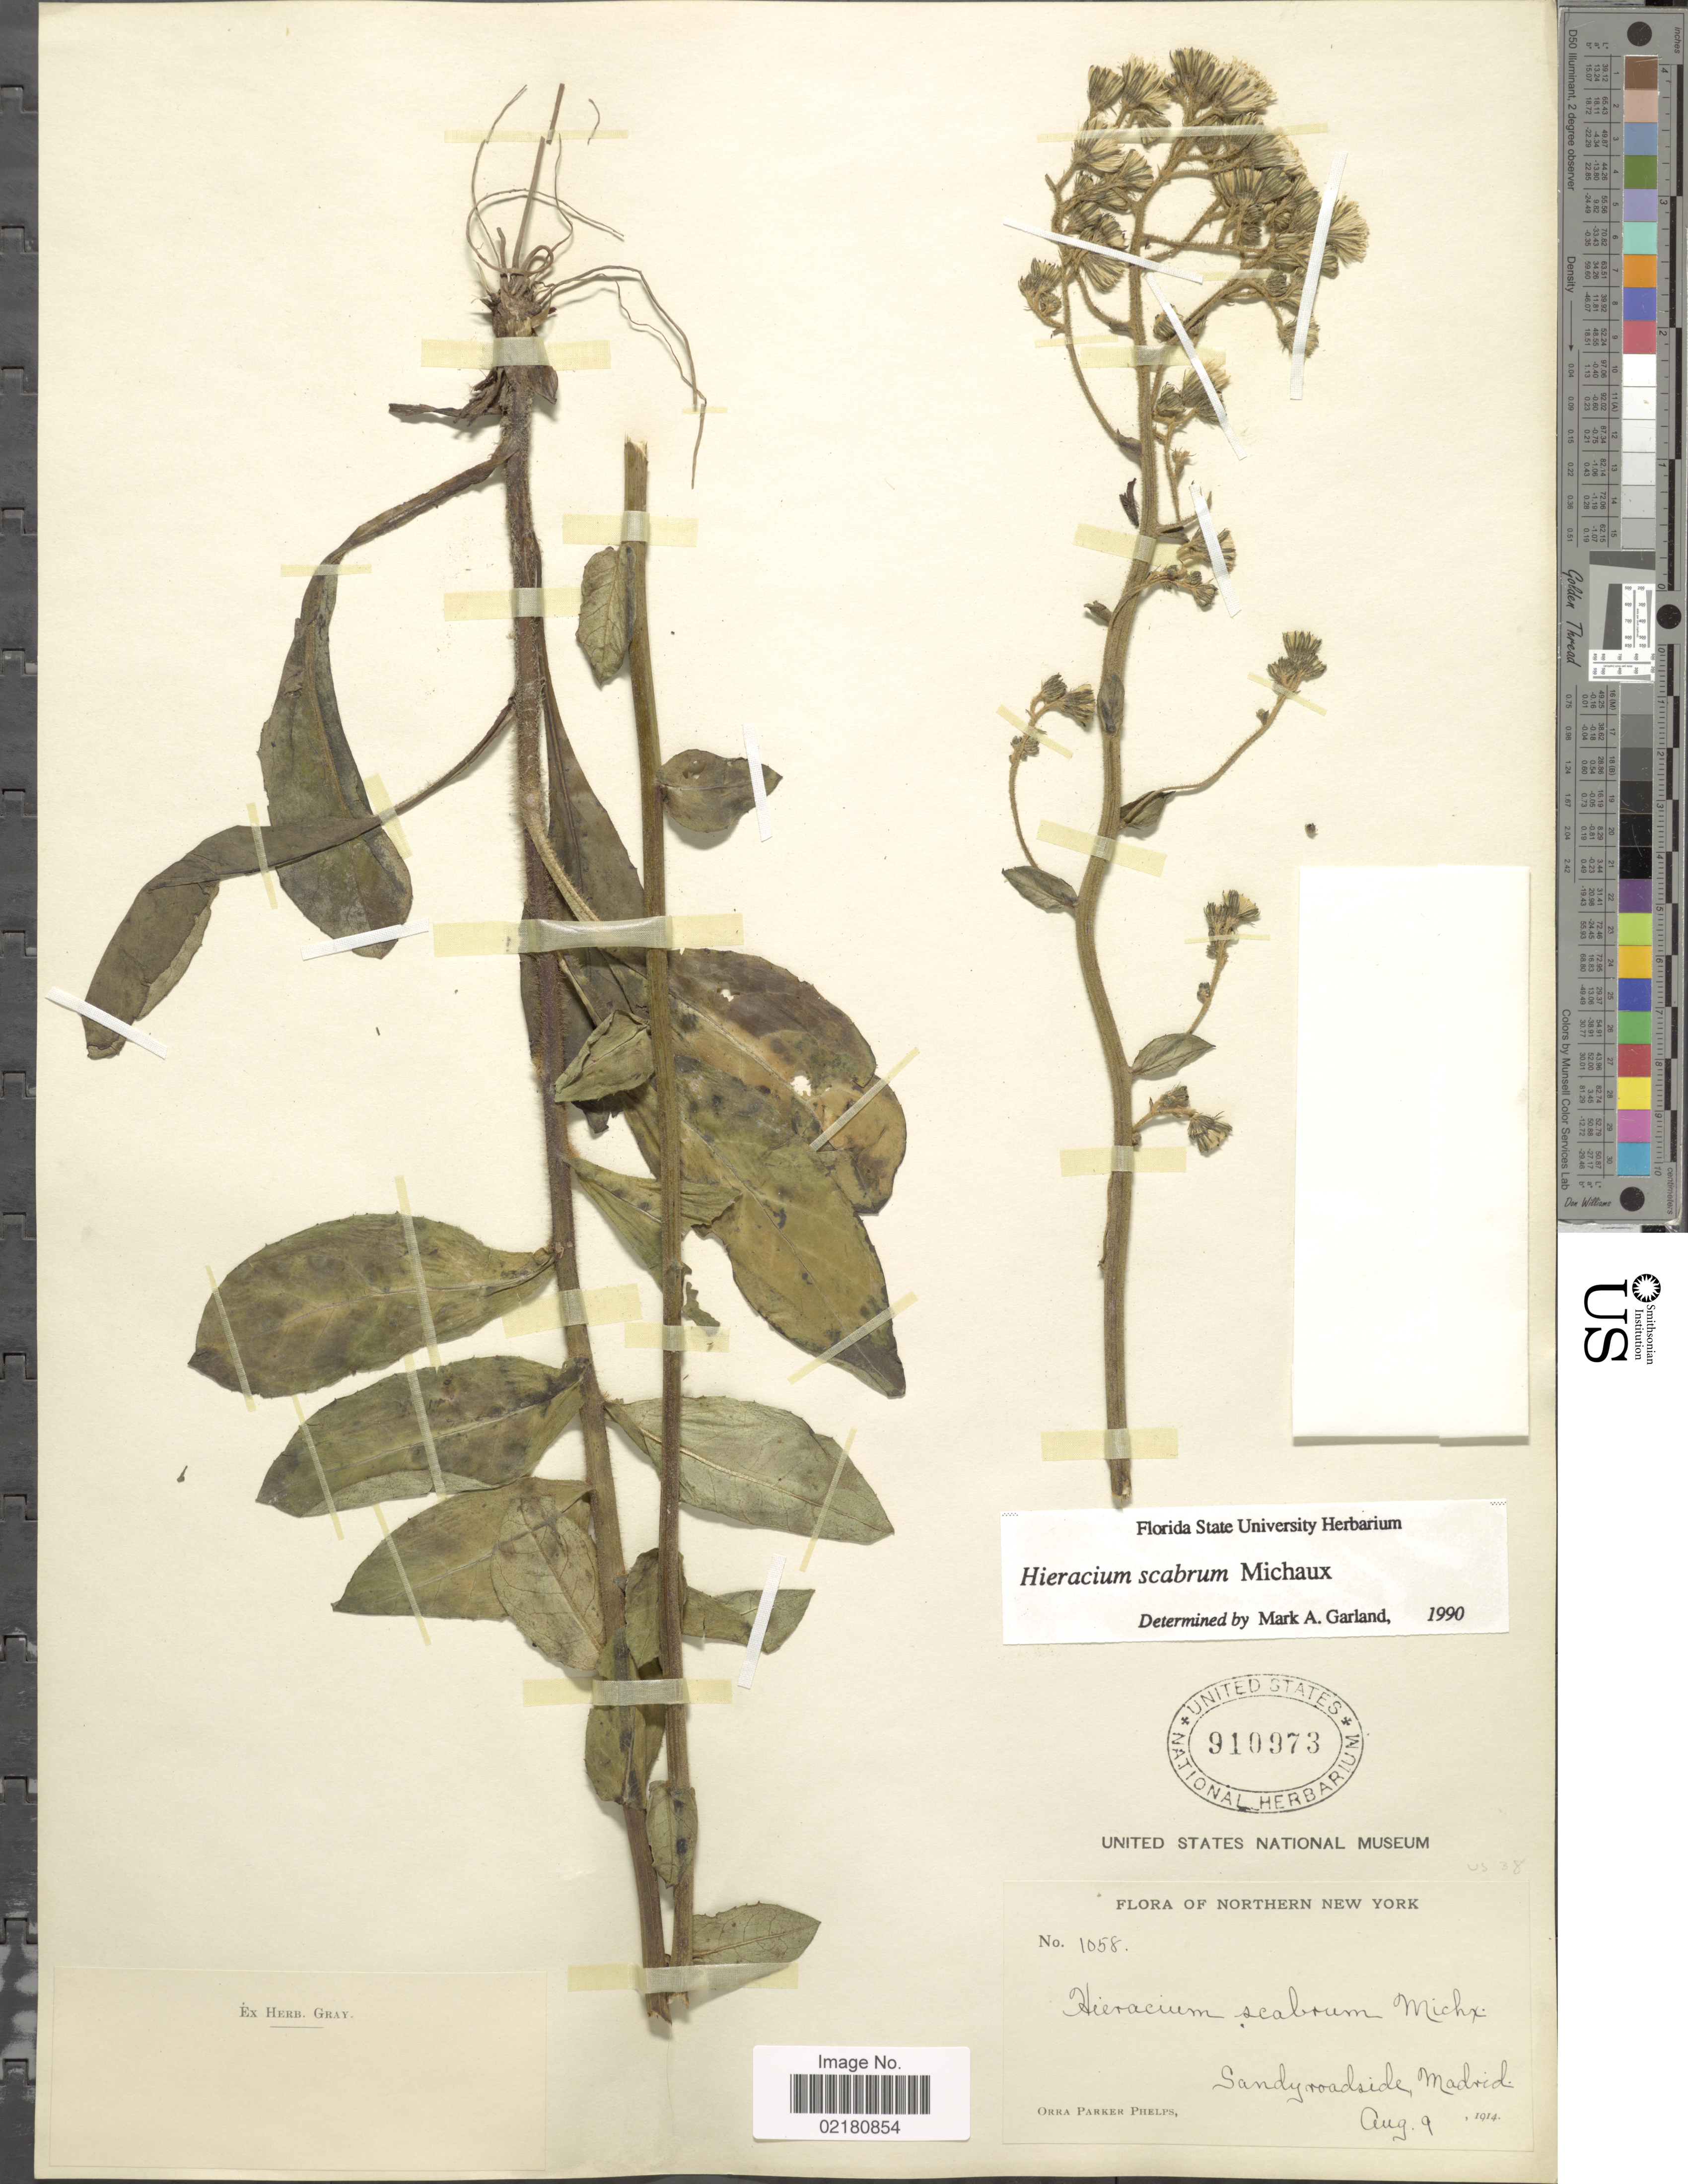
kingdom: Plantae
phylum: Tracheophyta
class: Magnoliopsida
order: Asterales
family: Asteraceae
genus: Pilosella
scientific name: Pilosella verruculata subsp. verruculata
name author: (Link) Soják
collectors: O. P. Phelps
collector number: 1058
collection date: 1914-08-09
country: United States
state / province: New York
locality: Northern New York. Sandy roadside, Madrid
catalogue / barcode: US 910973